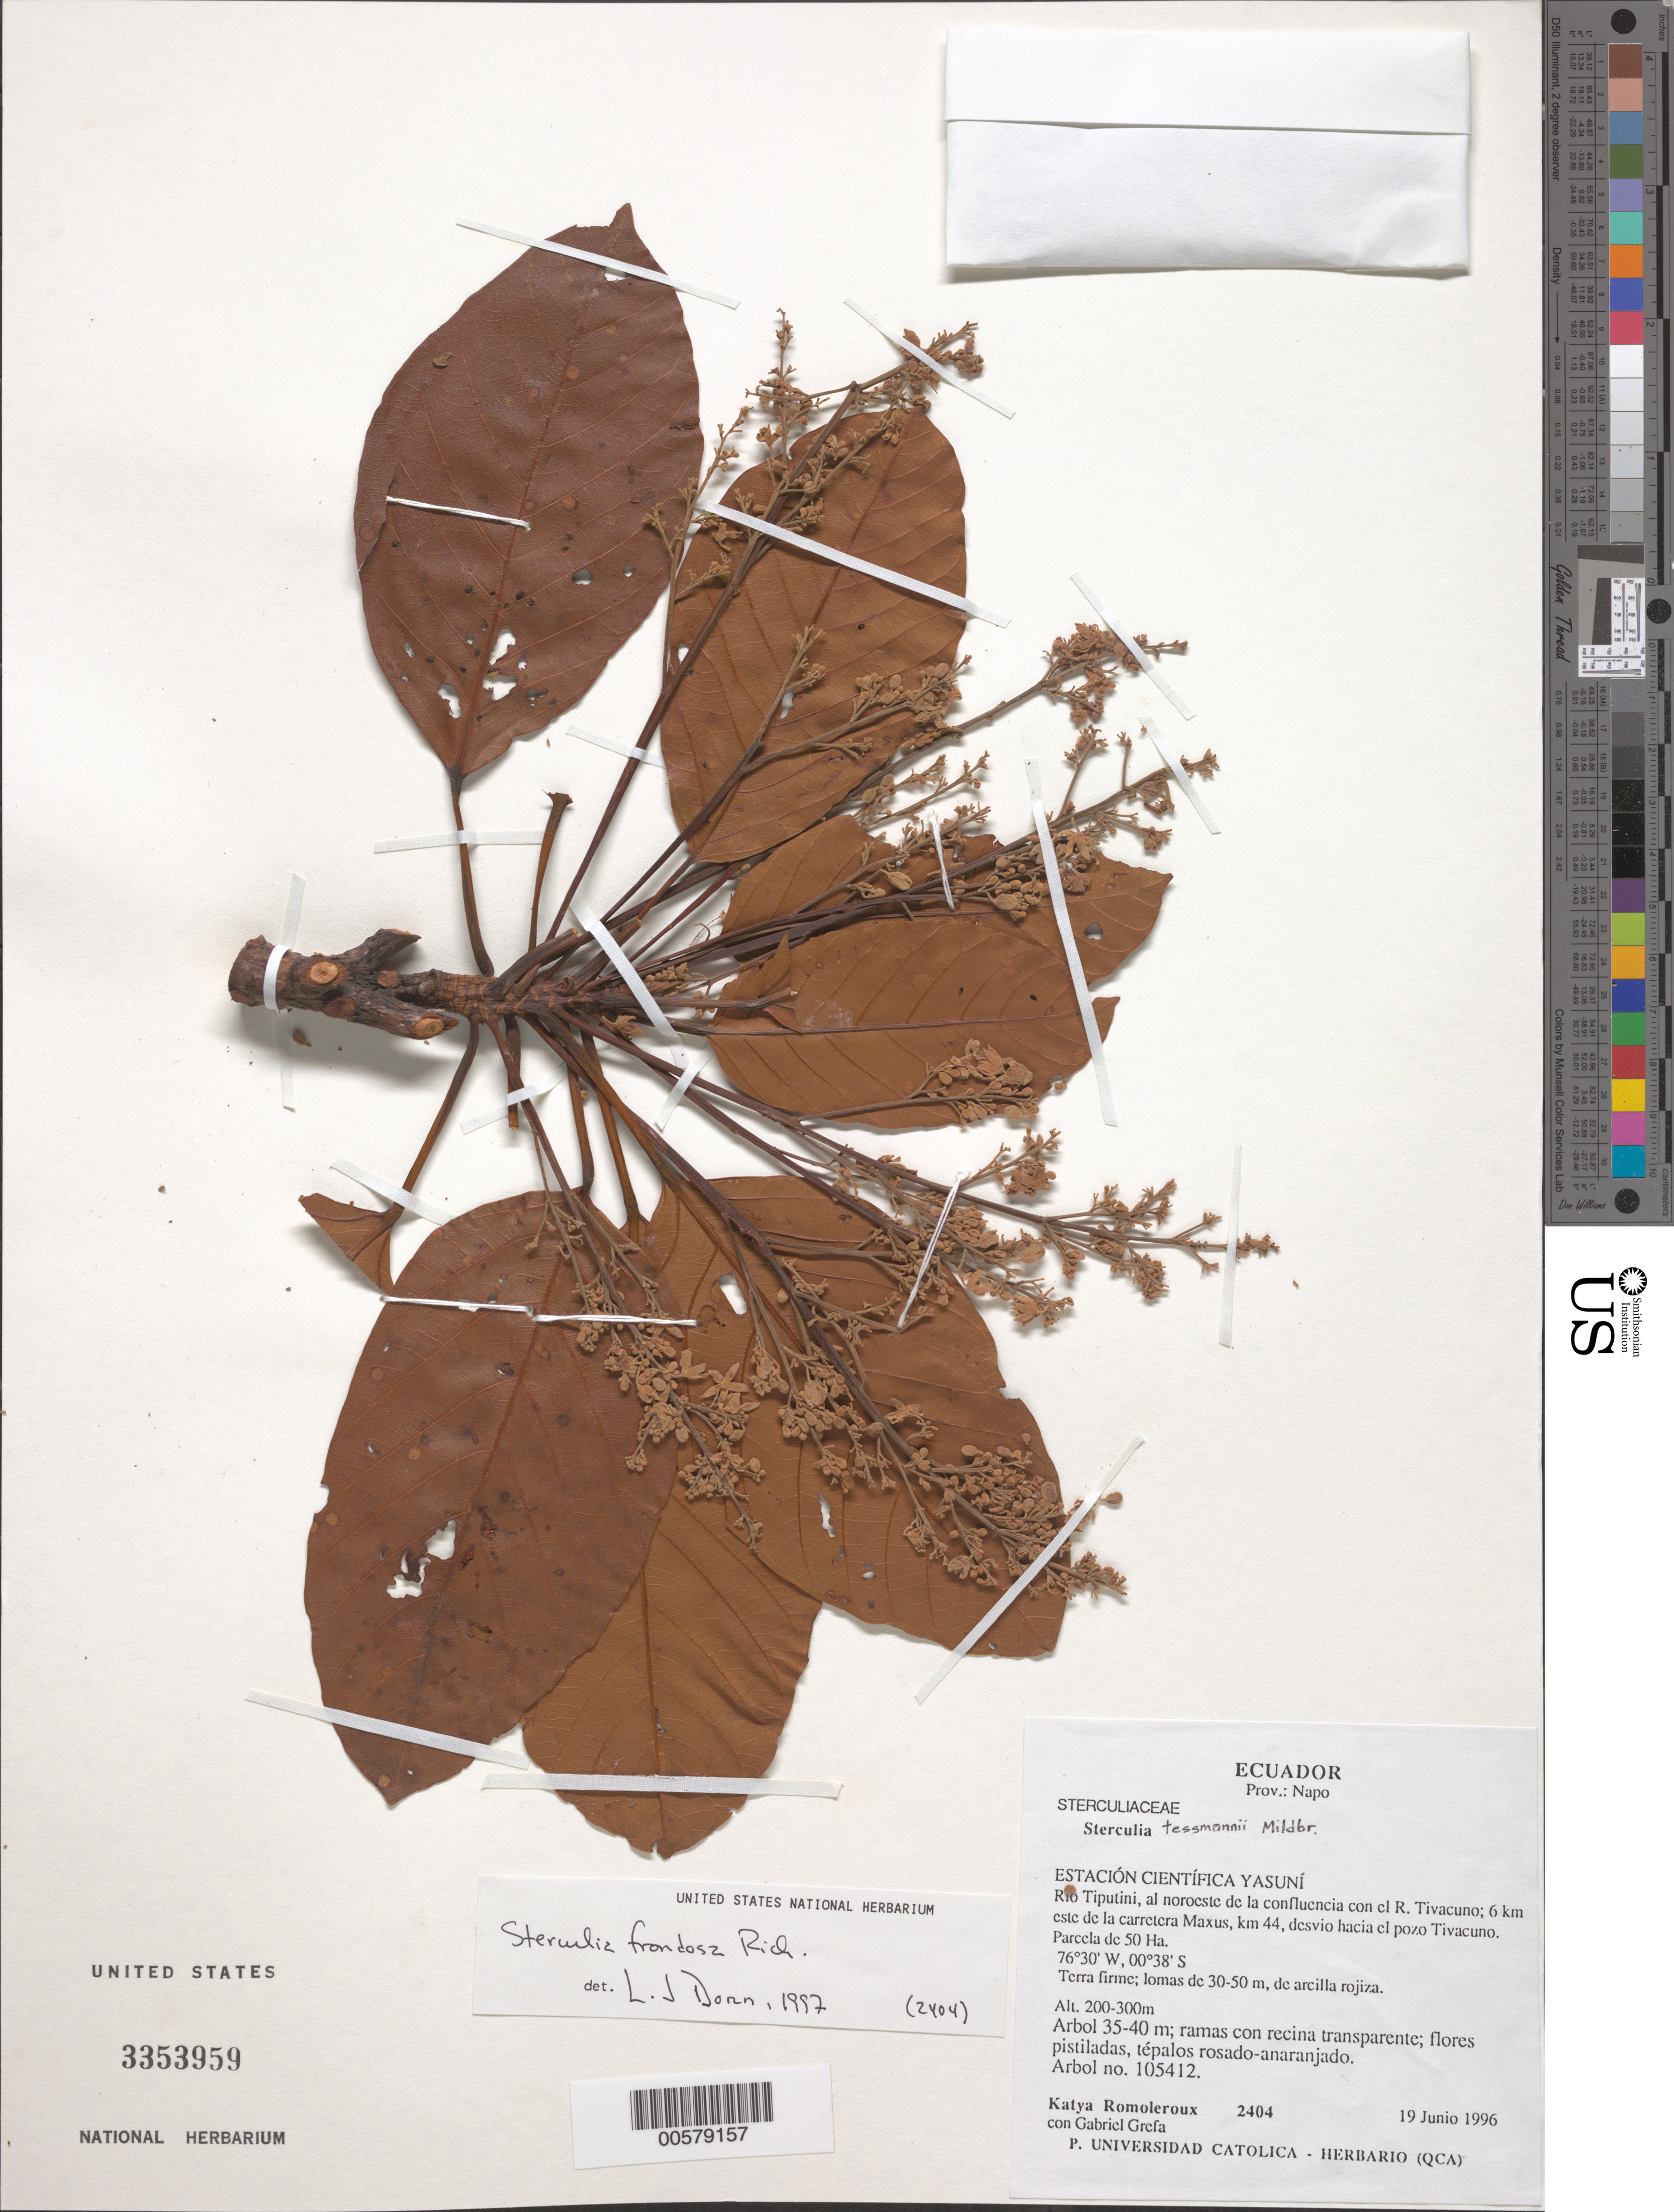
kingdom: Plantae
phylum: Tracheophyta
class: Magnoliopsida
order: Malvales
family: Malvaceae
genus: Sterculia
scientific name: Sterculia frondosa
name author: Rich.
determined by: Dorr, L. J., (BOT), Smithsonian Institution - National Museum of Natural History (UNITED STATES)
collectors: K. Romoleroux & G. Grefa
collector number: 2404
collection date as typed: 19 Jun 1996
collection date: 1996-06-19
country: Ecuador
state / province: Napo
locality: Estación Científica Yasuní, Río Tiputini, al noroeste de la confluencia con el R Tivacuno, 6 km E de la Carretera Maxus, km 44, desvio Hacia el pozo Tivacuno, parcela de 50 Ha.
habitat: Terra firme, lomas de 30-50 m, de arcilla roijza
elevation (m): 200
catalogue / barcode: US 3353959